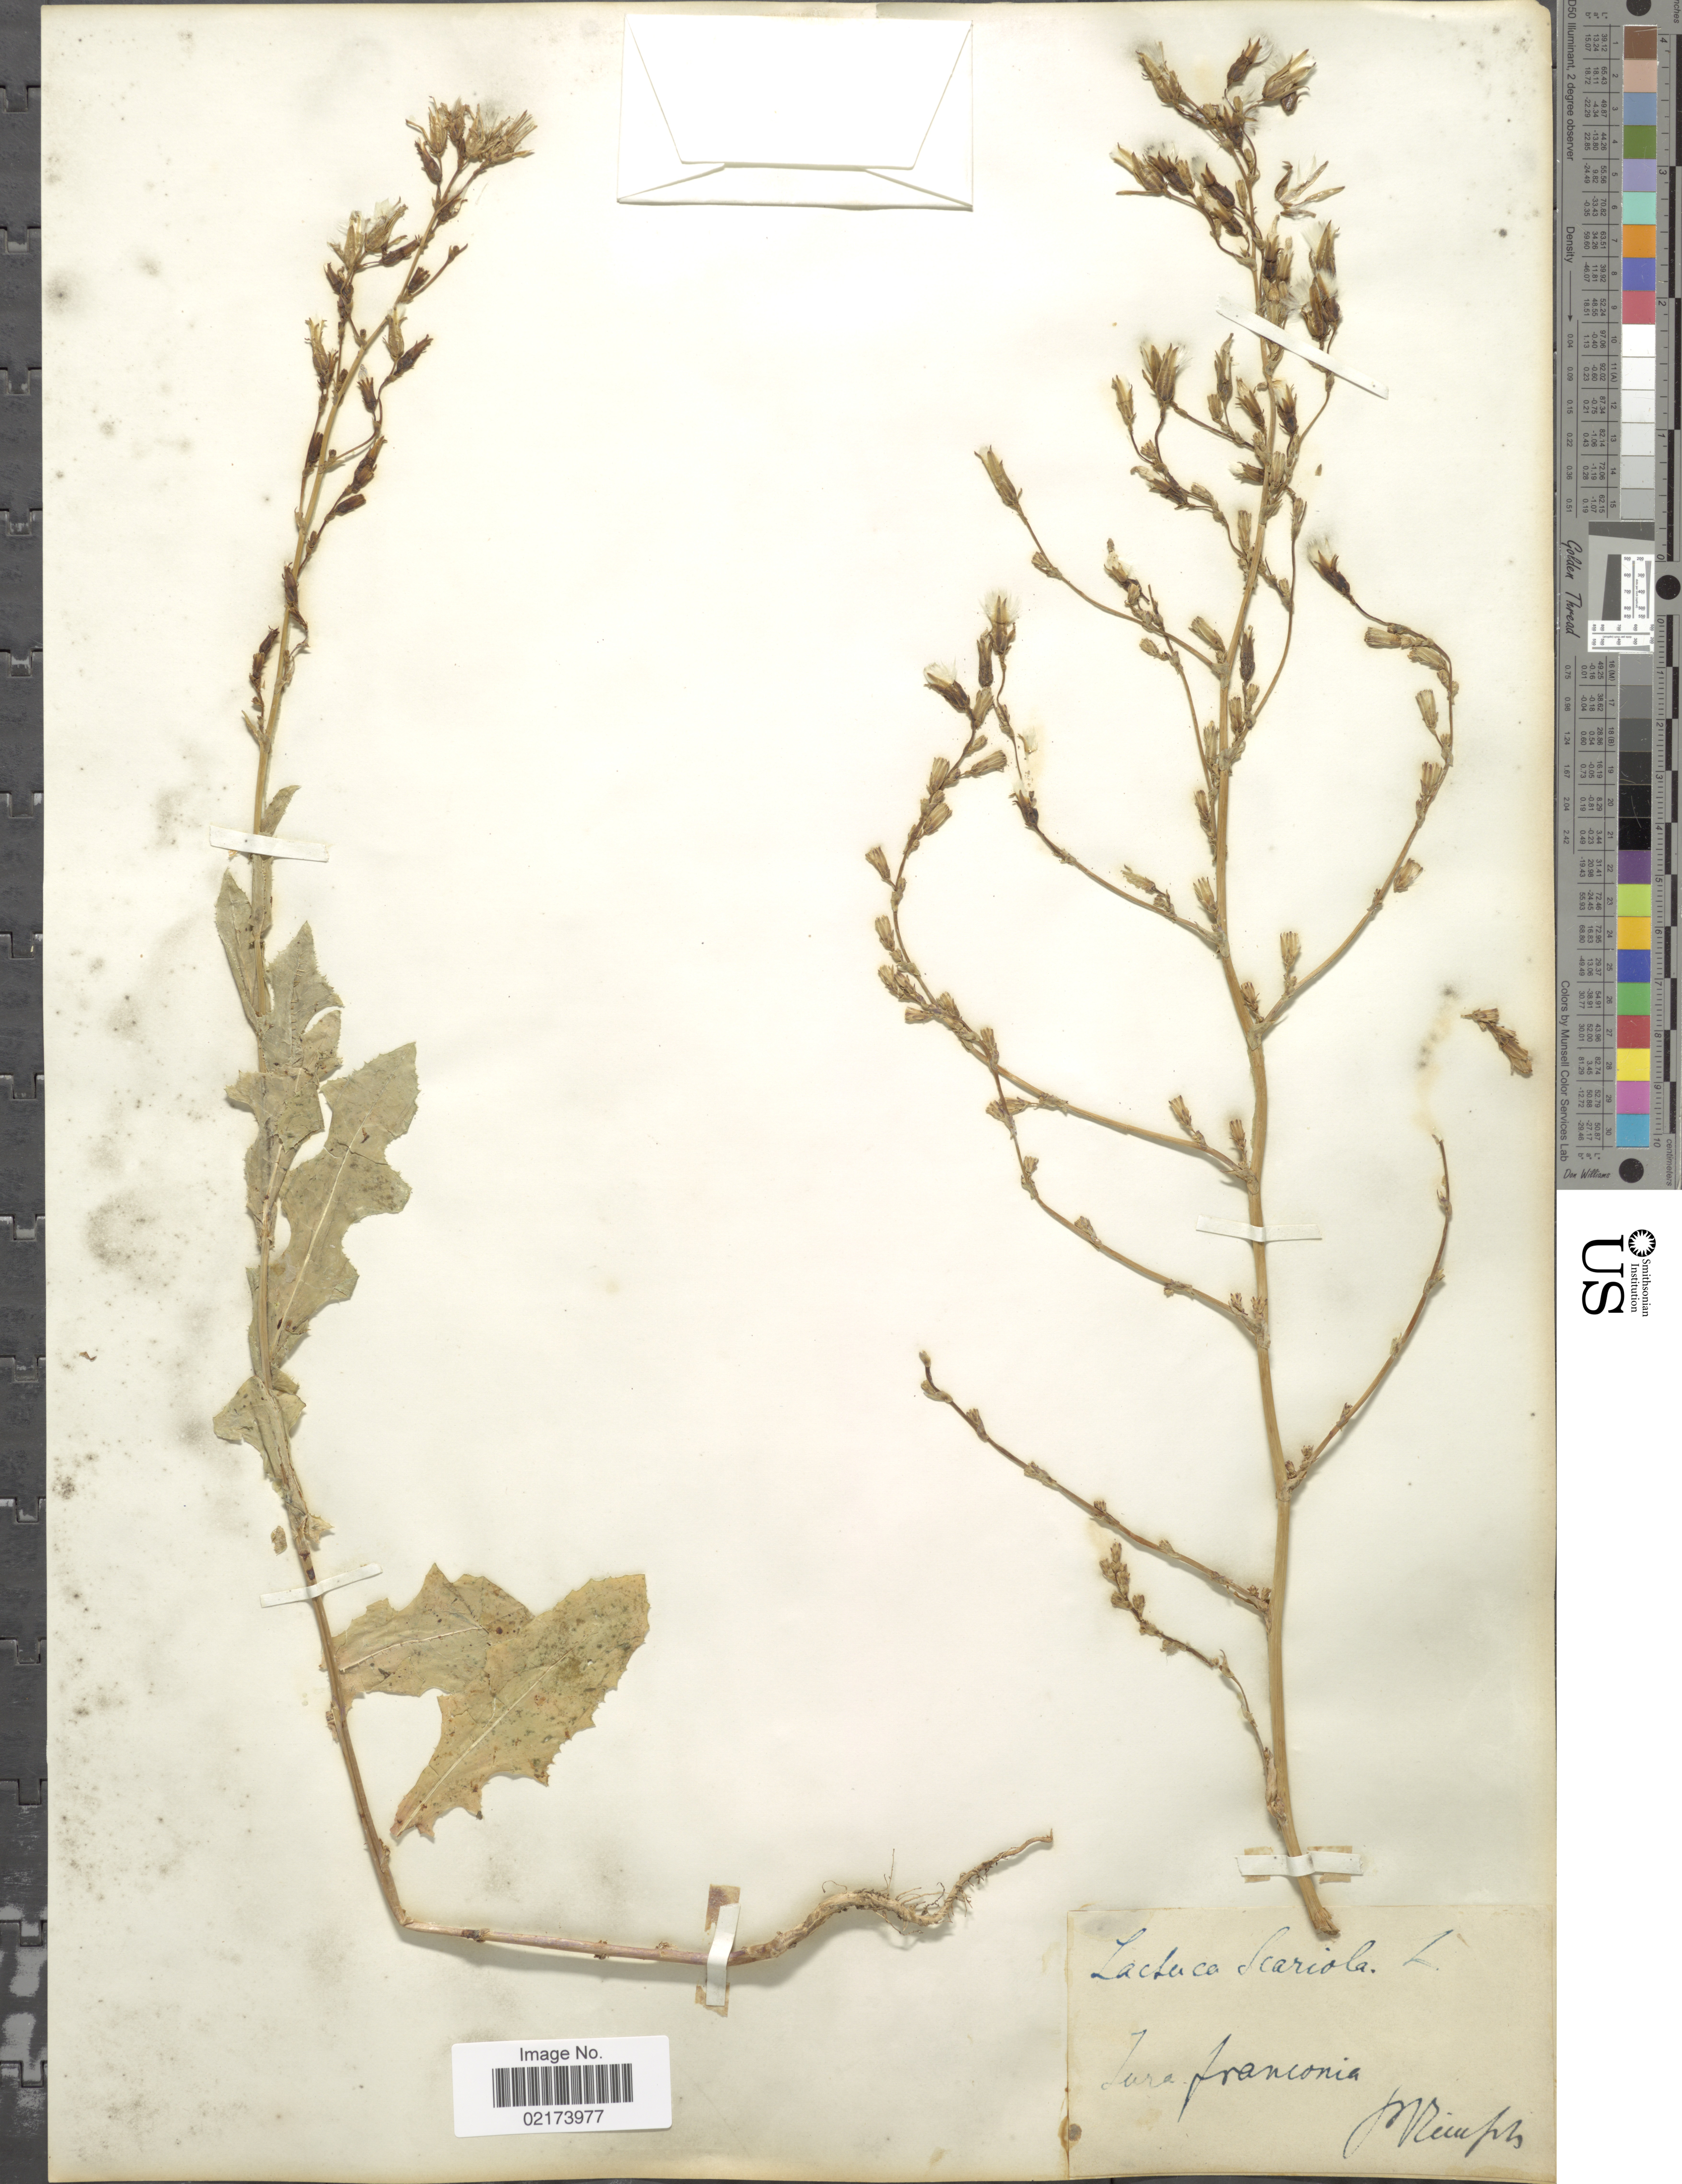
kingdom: Plantae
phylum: Tracheophyta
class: Magnoliopsida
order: Asterales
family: Asteraceae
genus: Lactuca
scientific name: Lactuca serriola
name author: L.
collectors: P. Reinsch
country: Germany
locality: Jura franconia